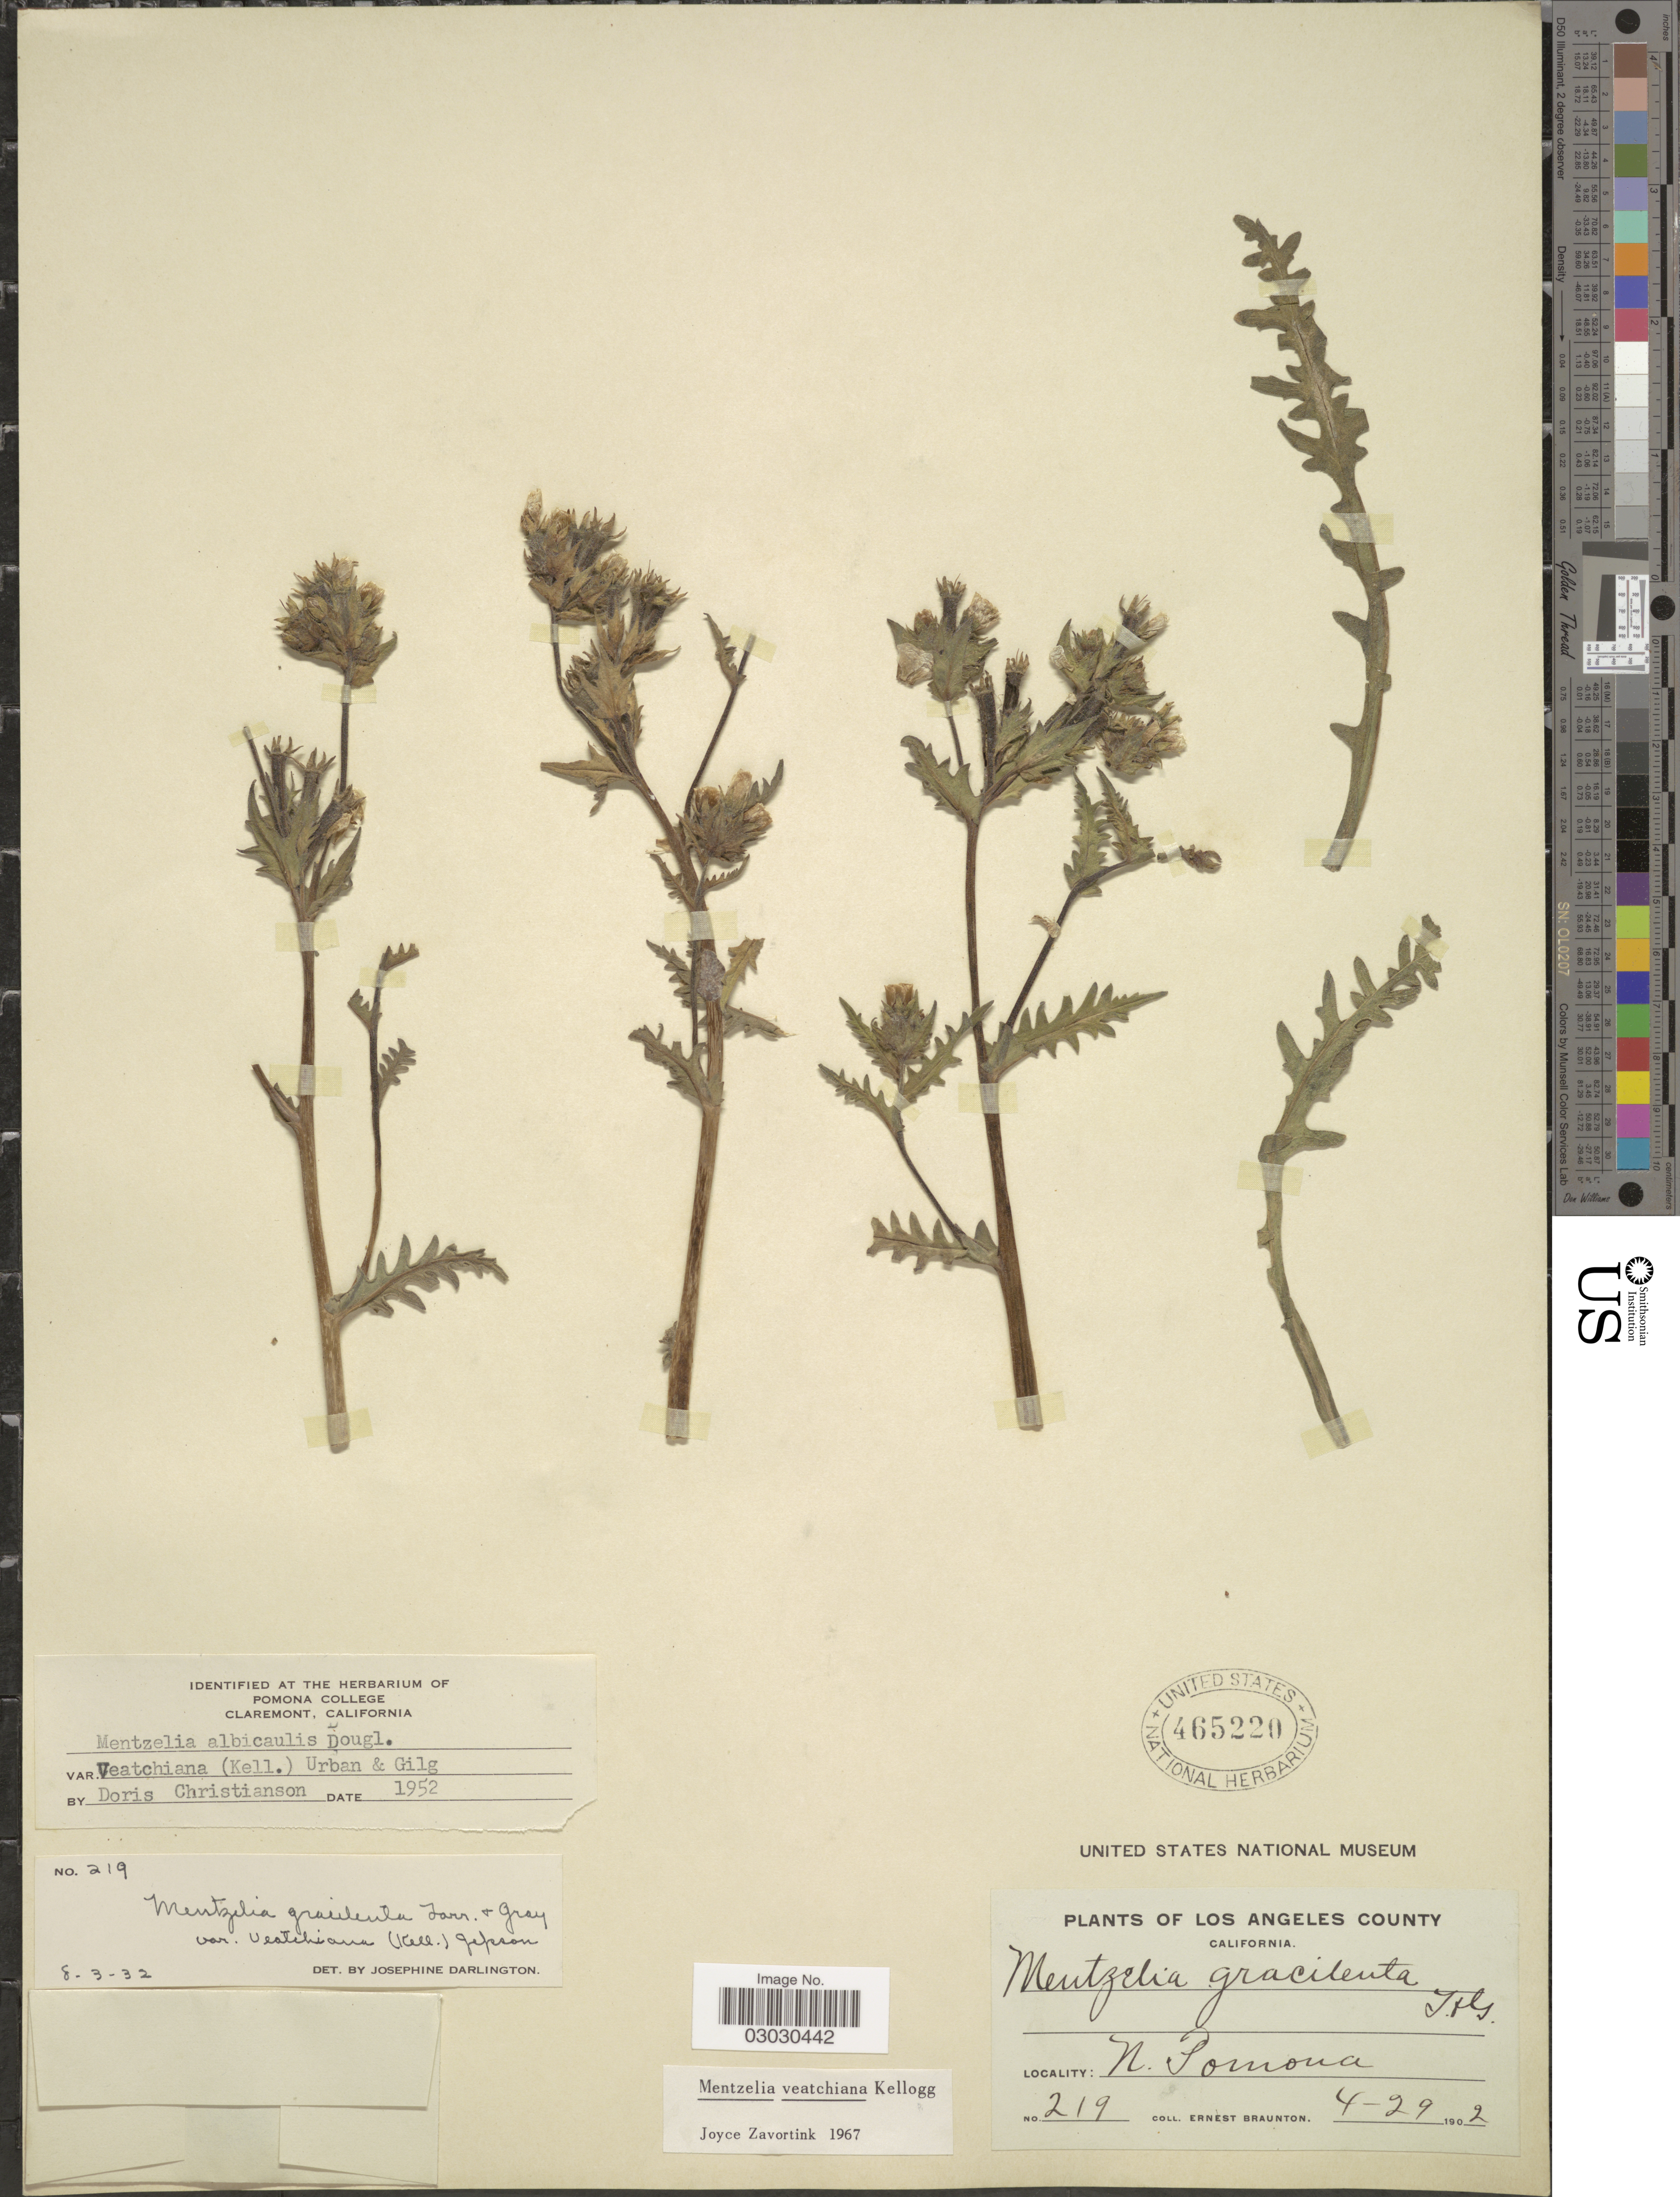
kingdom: Plantae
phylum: Tracheophyta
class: Magnoliopsida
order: Cornales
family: Loasaceae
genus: Mentzelia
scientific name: Mentzelia veatchiana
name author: Kellogg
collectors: E. Braunton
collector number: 219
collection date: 1902-04-29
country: United States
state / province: California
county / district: Los Angeles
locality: Los Angeles County. N. Pomona.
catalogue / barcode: US 465220